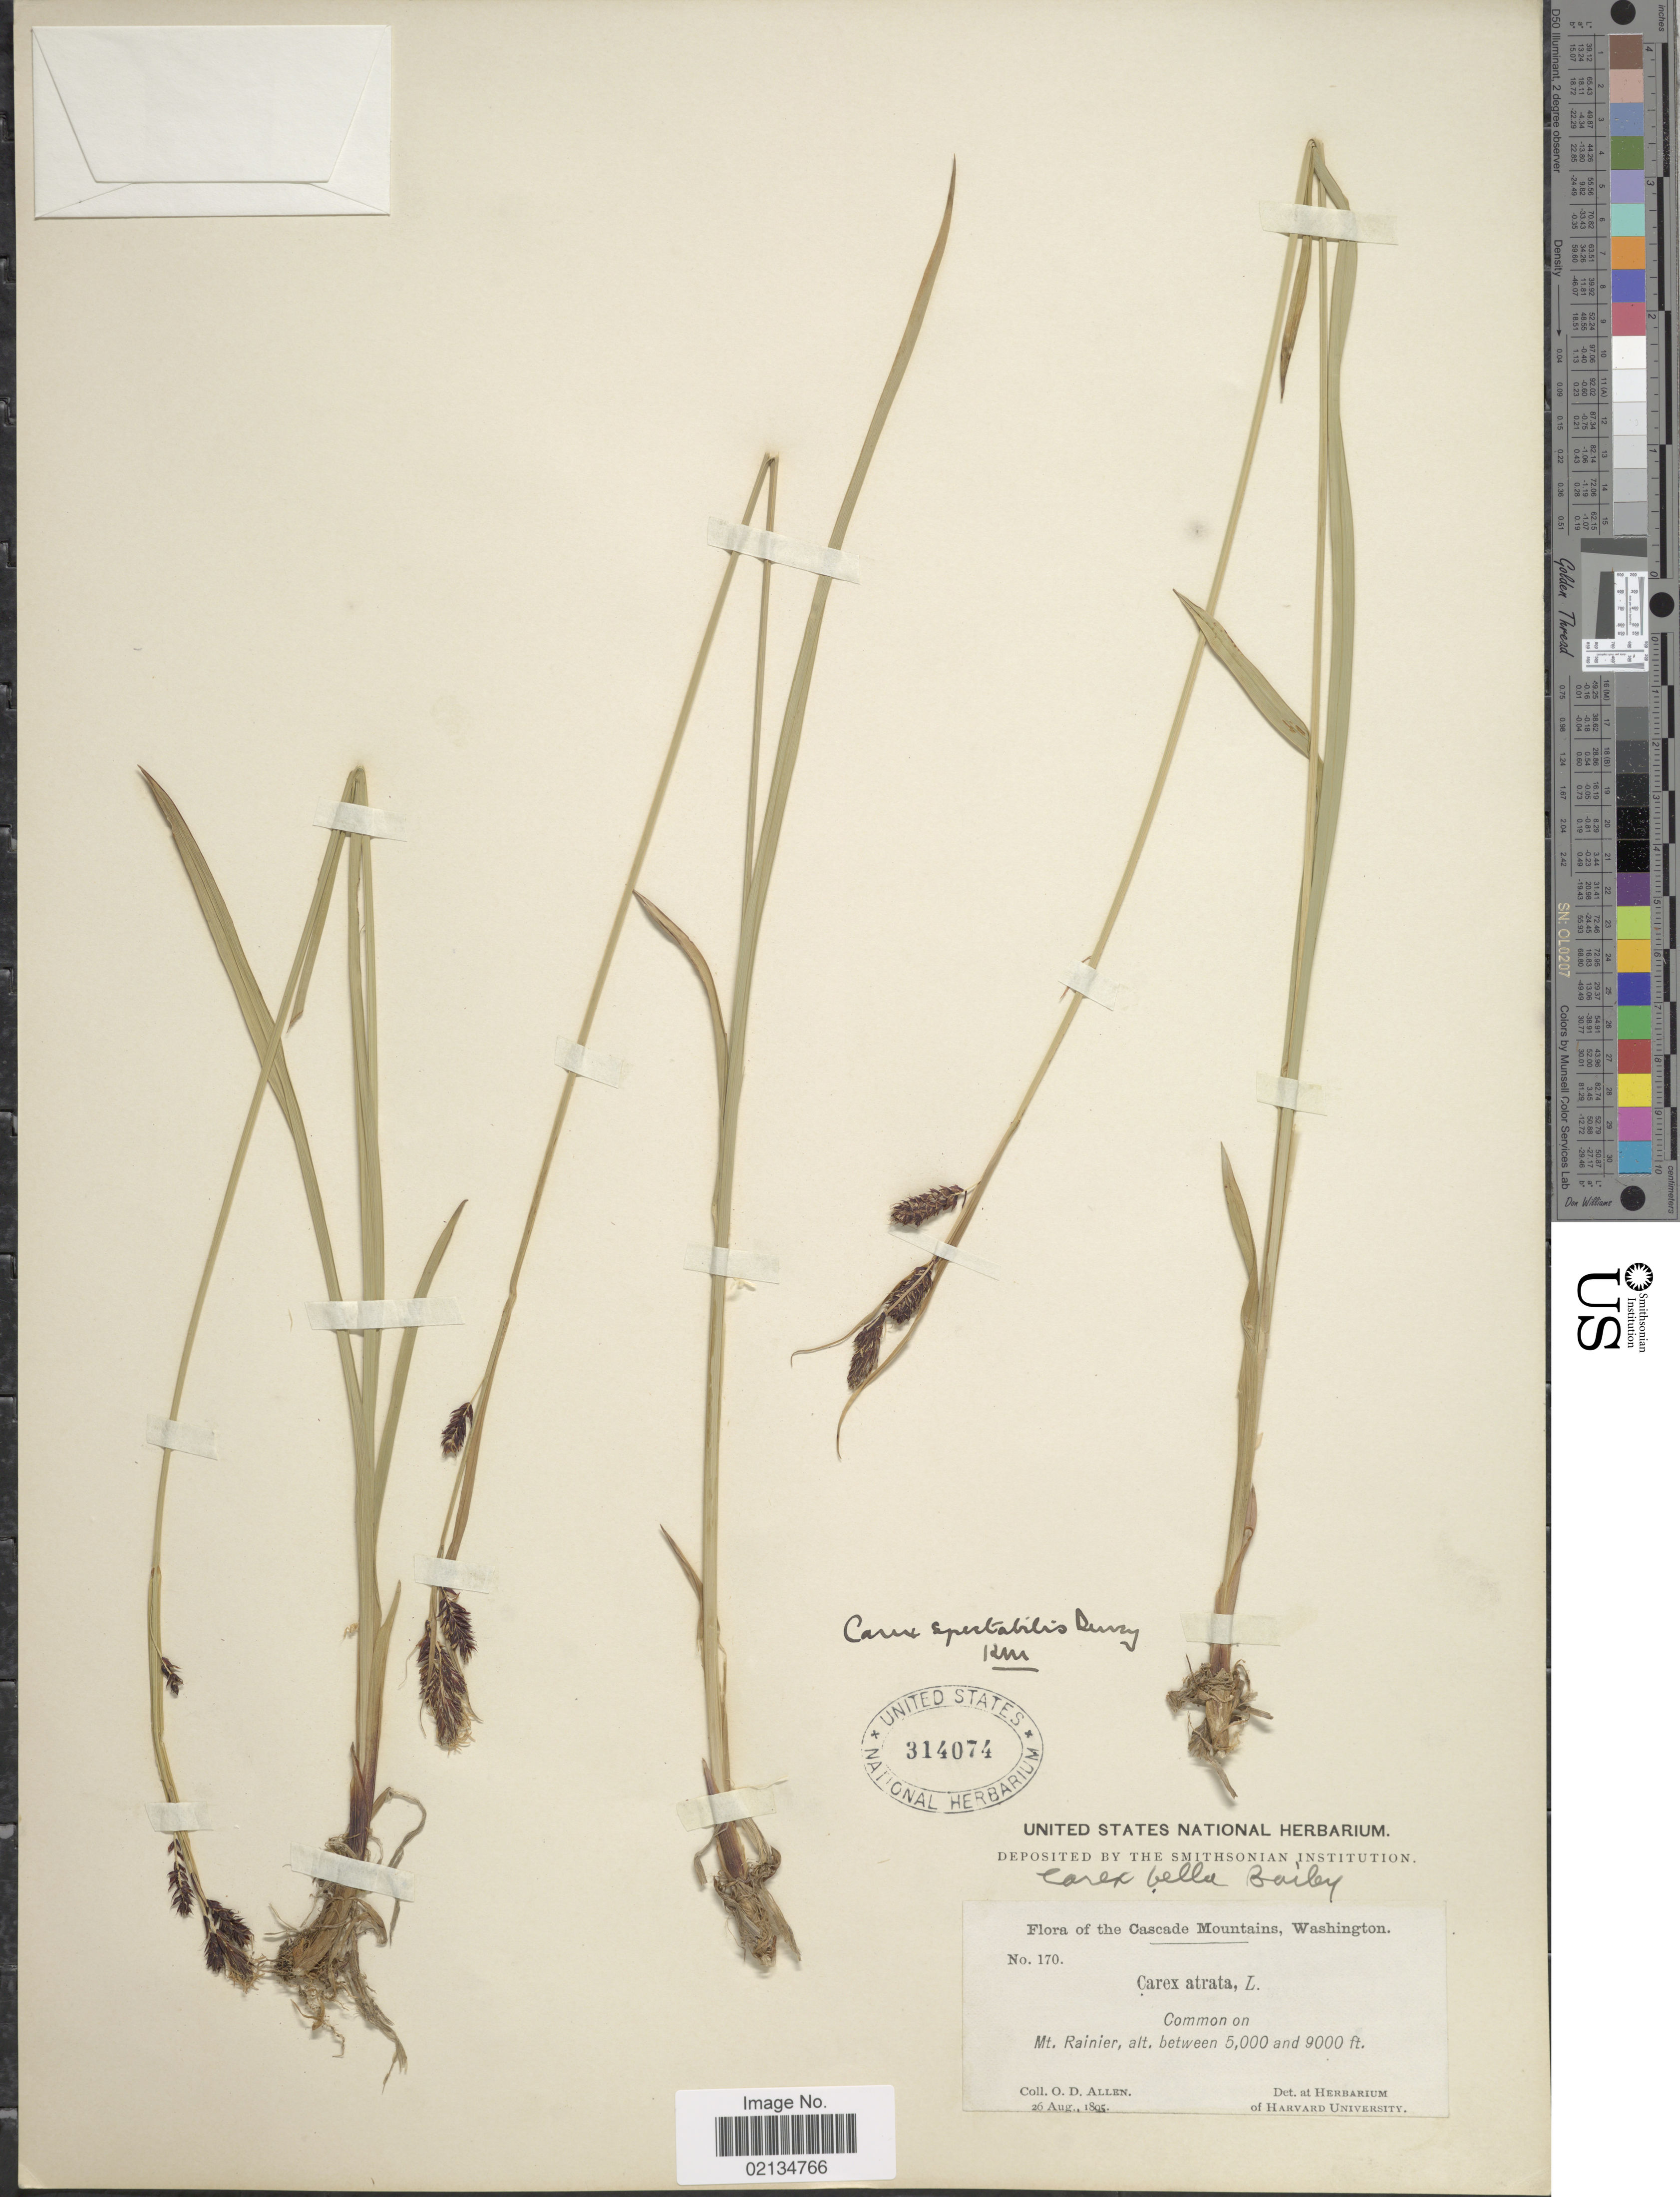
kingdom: Plantae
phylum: Tracheophyta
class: Liliopsida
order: Poales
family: Cyperaceae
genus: Carex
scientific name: Carex spectabilis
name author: Dewey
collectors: O. D. Allen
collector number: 170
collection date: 1895-08-26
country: United States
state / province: Washington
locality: Cascade Mountains. Common on Mt. Rainier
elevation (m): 1524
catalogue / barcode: US 314074